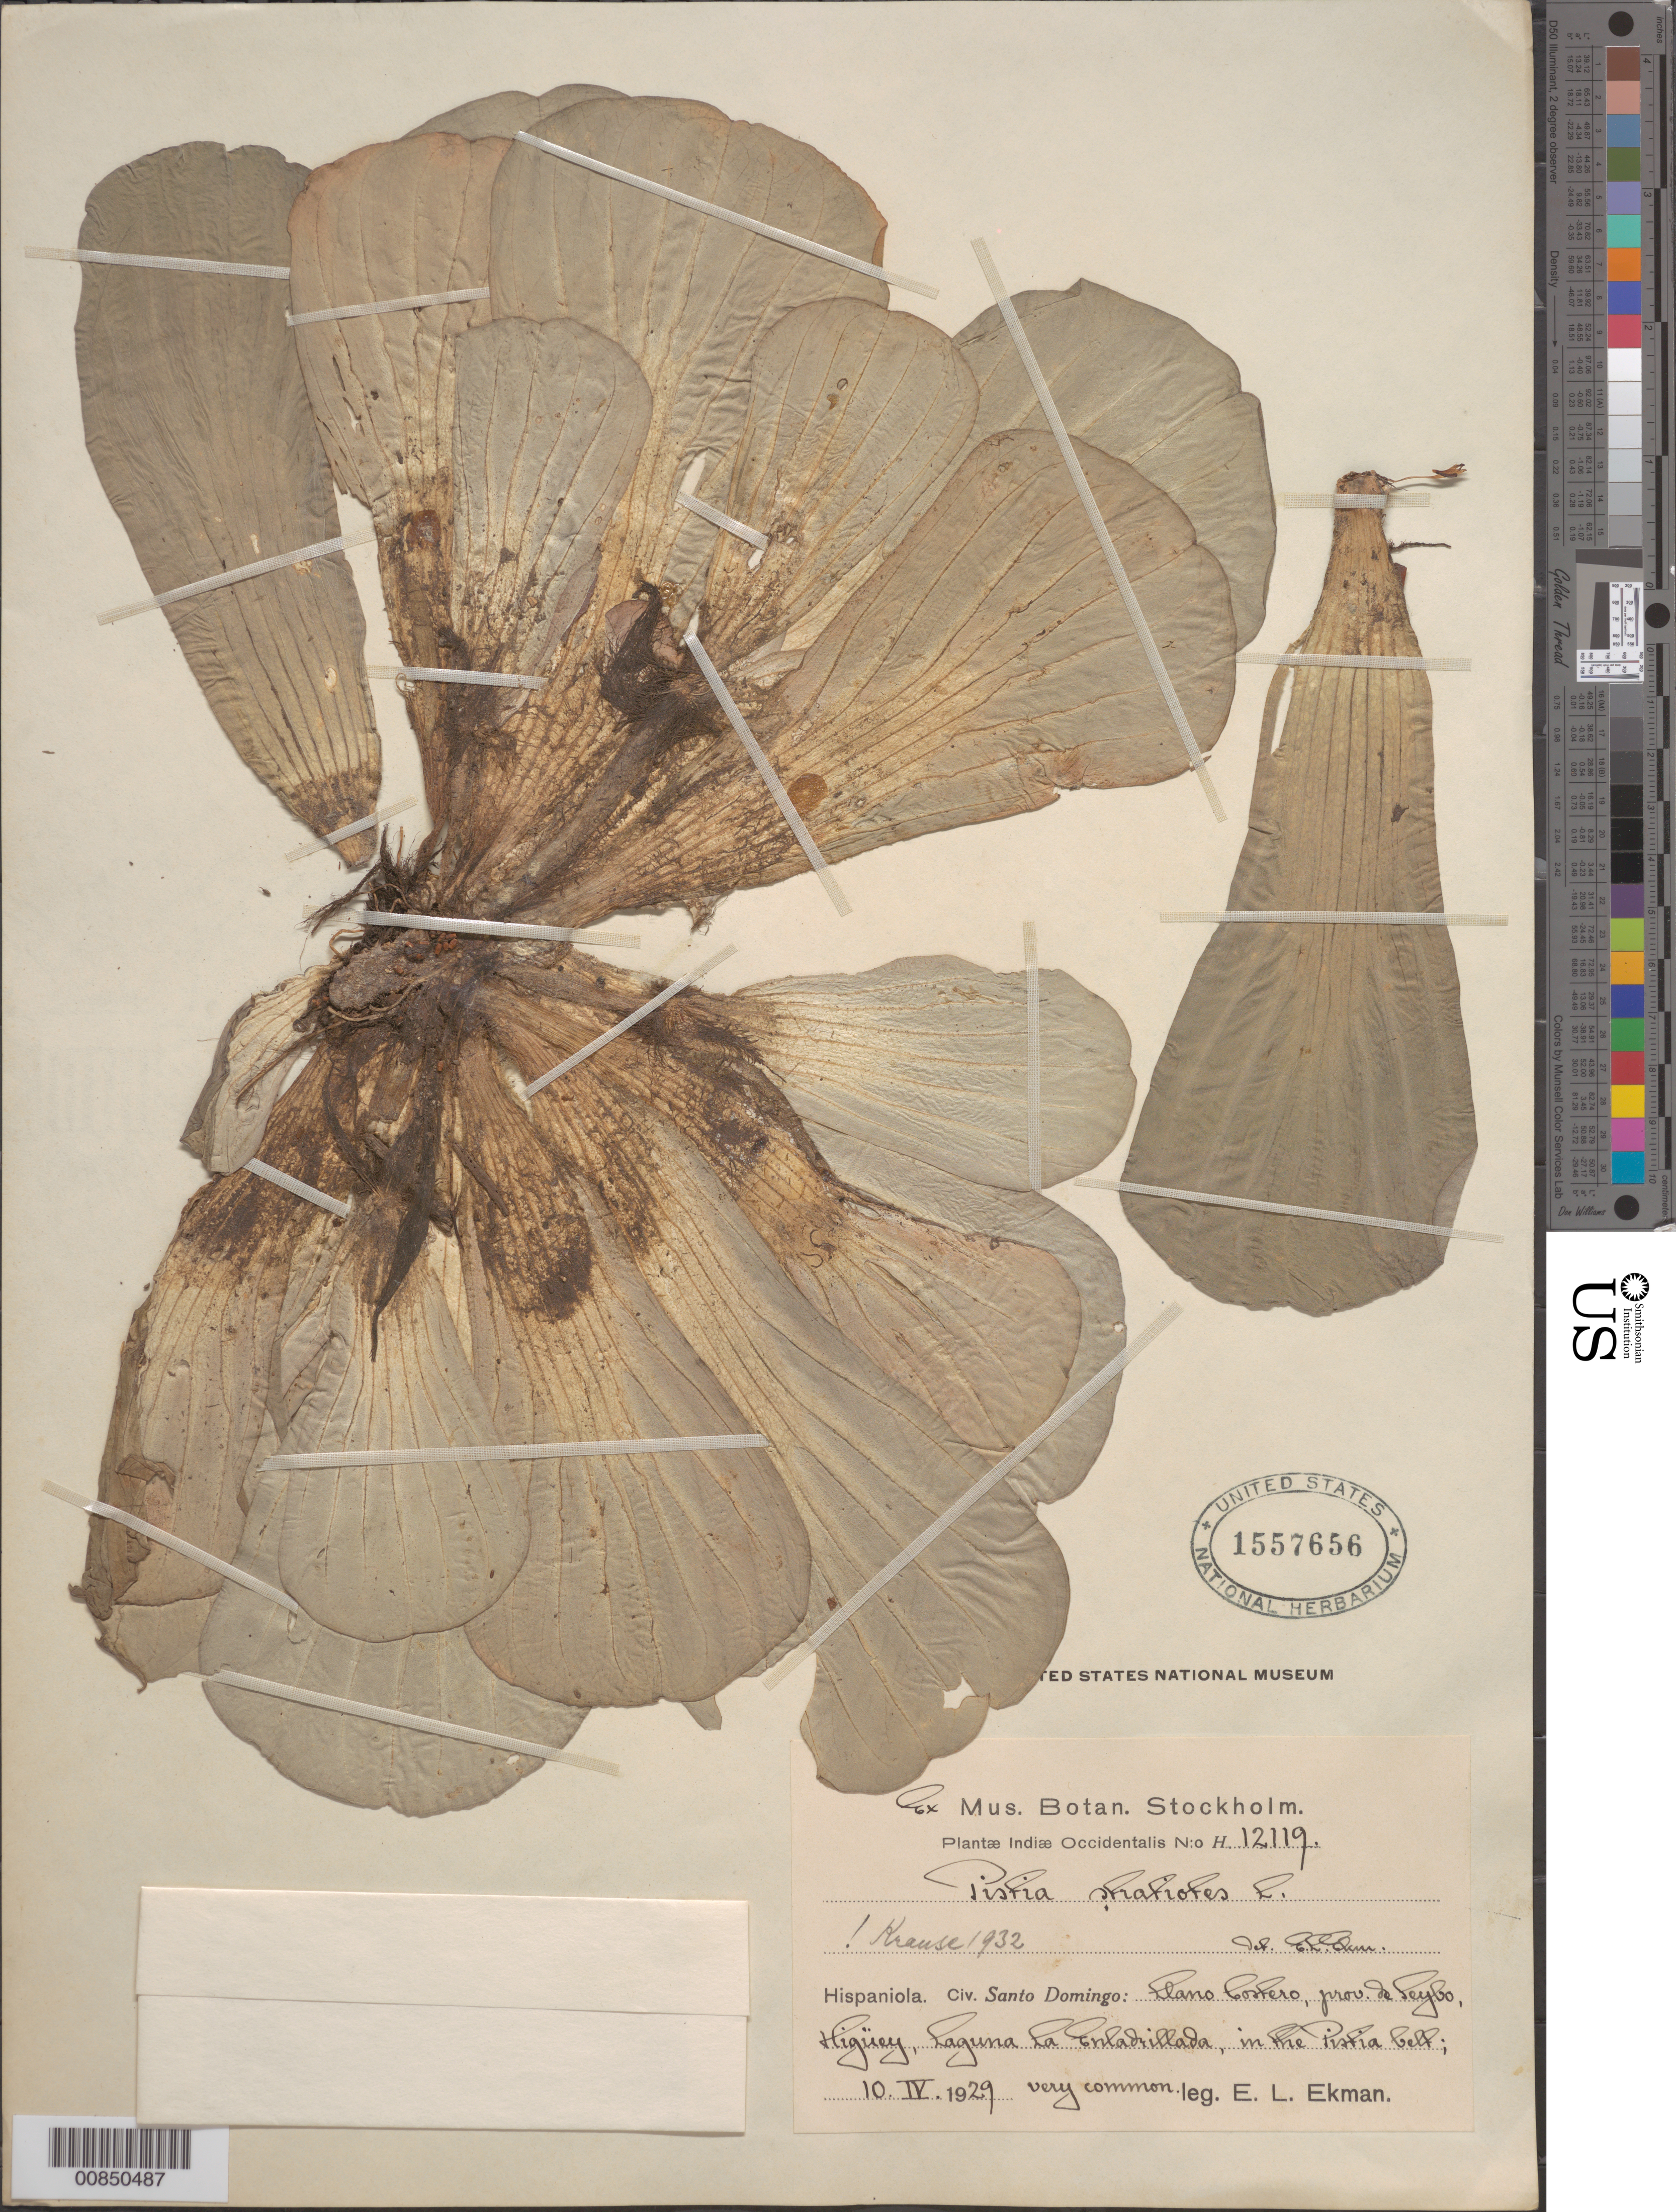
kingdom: Plantae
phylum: Tracheophyta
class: Liliopsida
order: Alismatales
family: Araceae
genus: Pistia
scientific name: Pistia stratiotes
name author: L.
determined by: Krause, --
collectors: E. L. Ekman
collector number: H 12119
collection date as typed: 10 Apr 1929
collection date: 1929-04-10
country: Dominican Republic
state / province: El Seibo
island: Hispaniola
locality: Llano Costero, Higüey, Laguna La Enladrillada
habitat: In the Pistia belt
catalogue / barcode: US 1557656